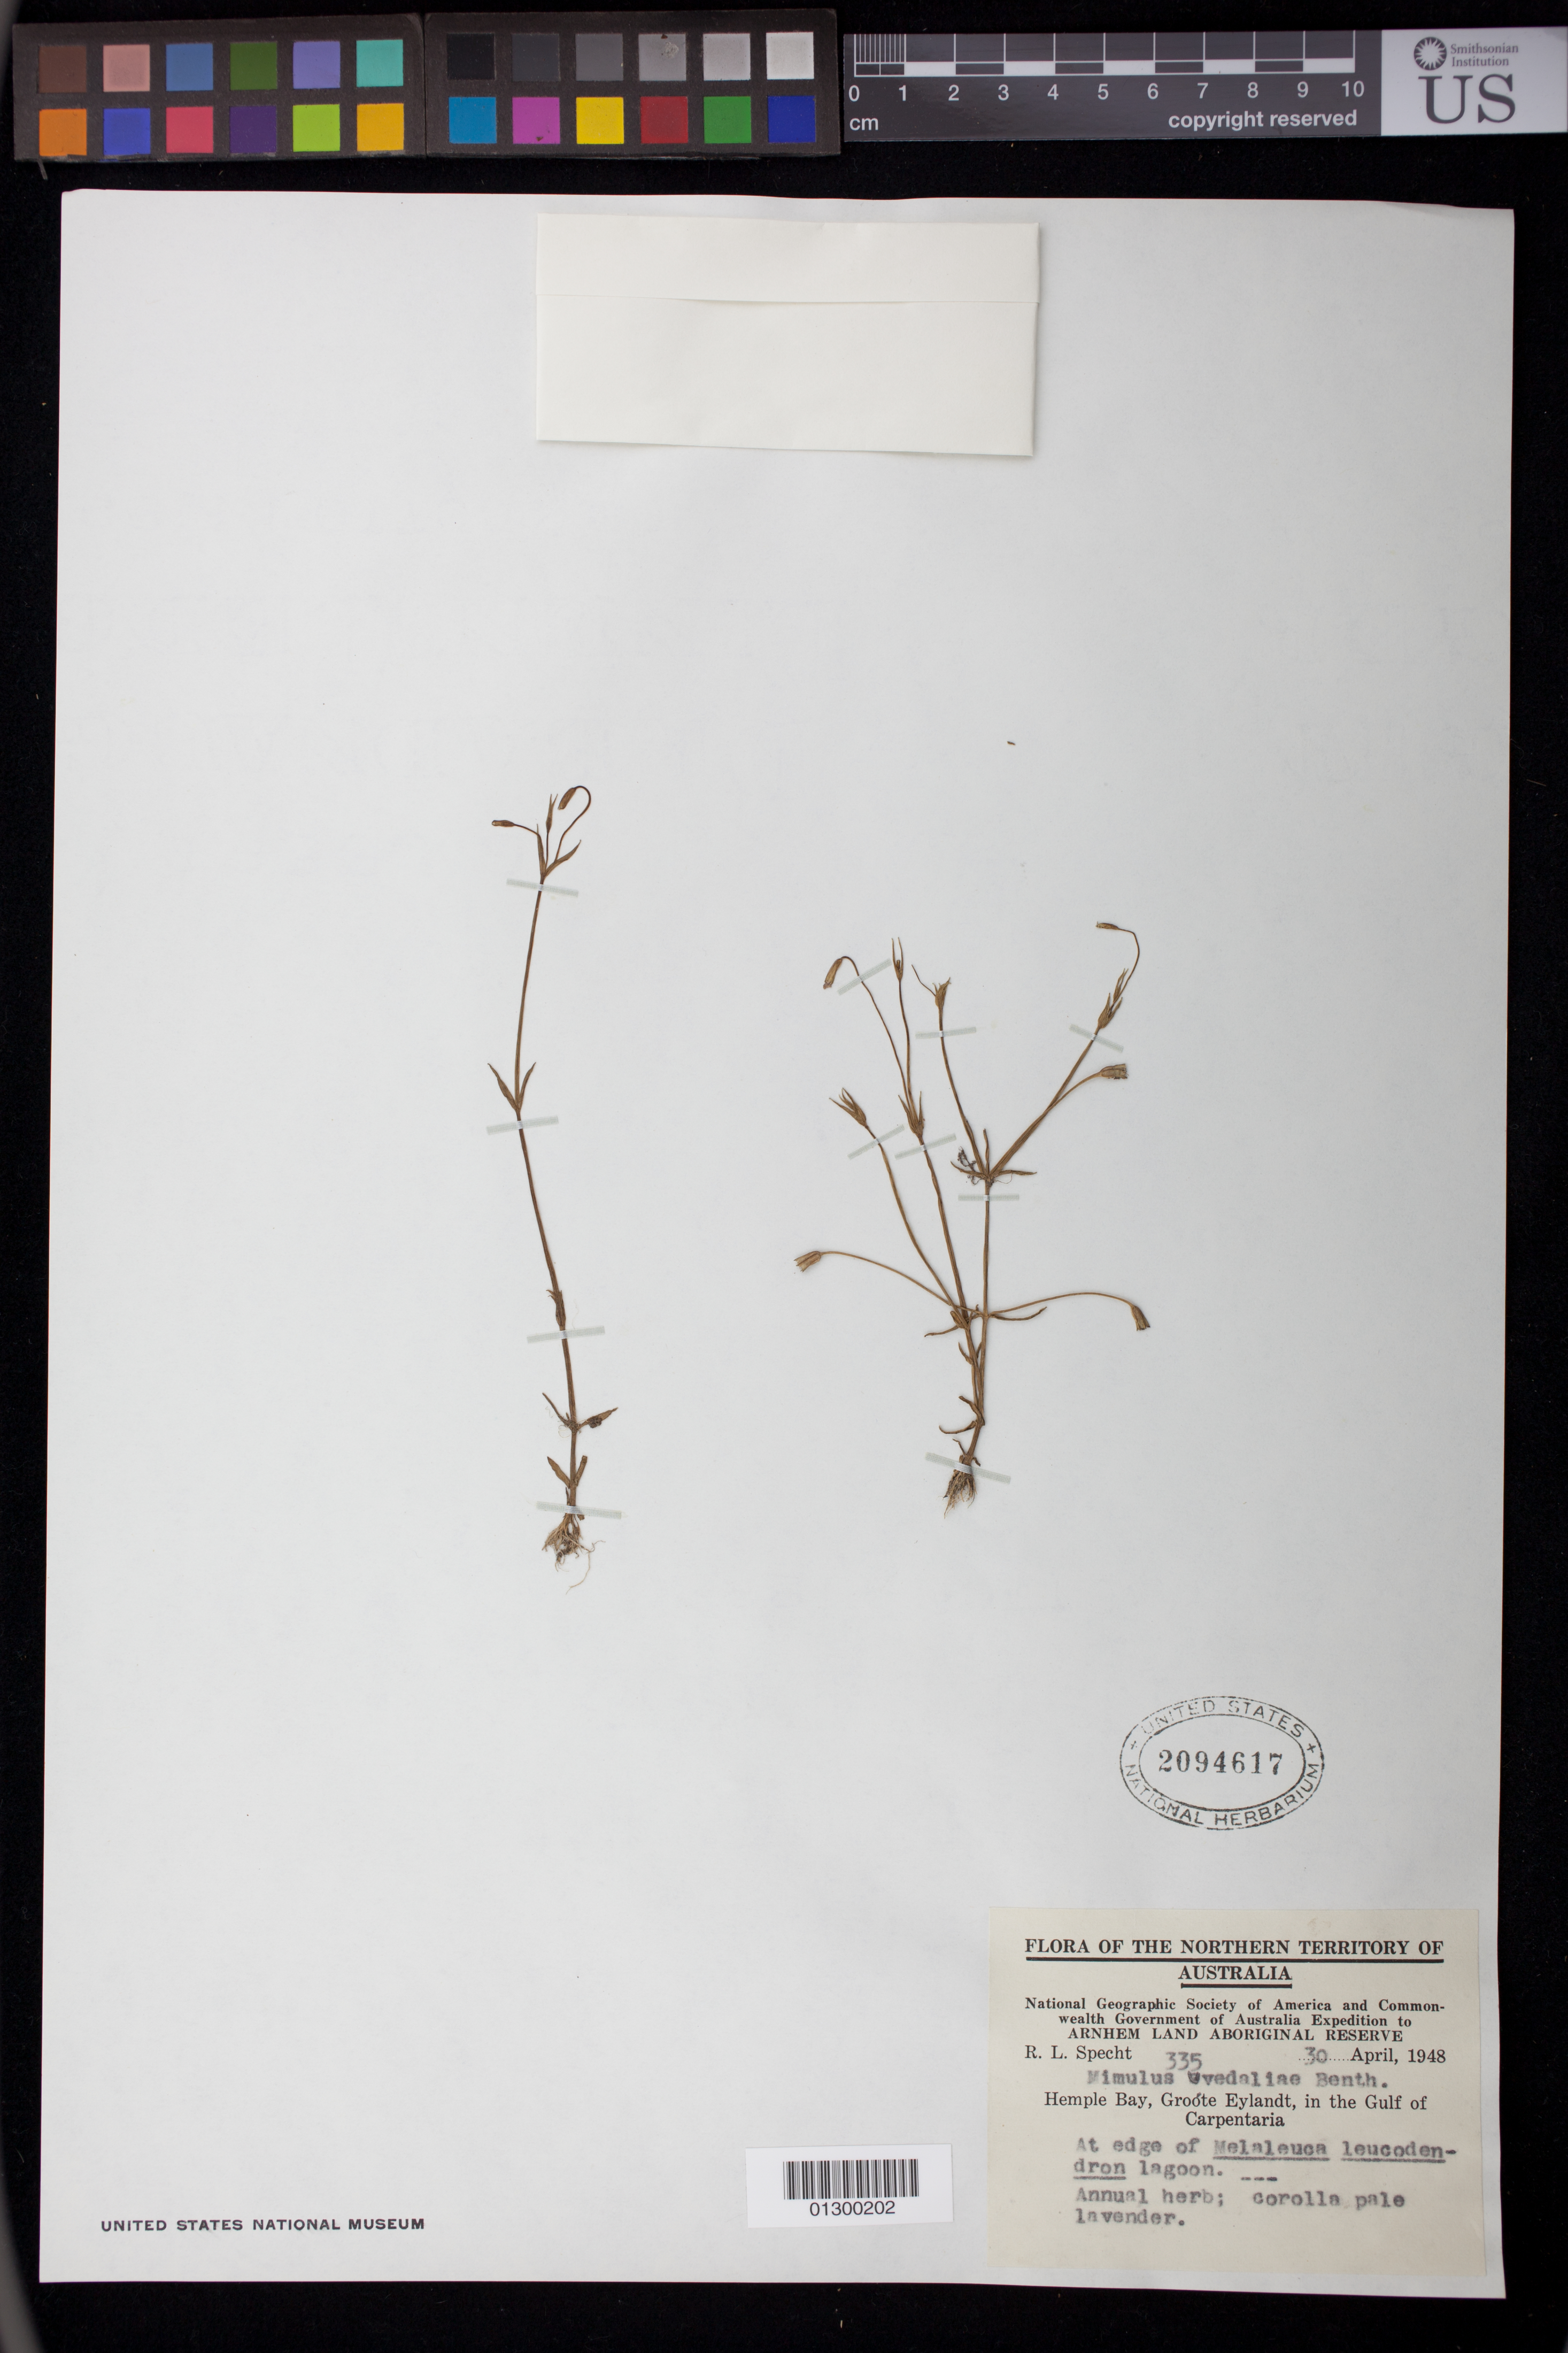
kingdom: Plantae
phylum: Tracheophyta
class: Magnoliopsida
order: Lamiales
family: Phrymaceae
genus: Mimulus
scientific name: Mimulus uvedaliae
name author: Benth.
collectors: R. L. Specht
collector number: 335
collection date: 1948-04-30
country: Australia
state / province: Northern Territory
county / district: East Arnhem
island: Groote Eylandt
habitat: At edge of Melaleuca leucodendron lagoon.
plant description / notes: Annual herb; corolla pale lavender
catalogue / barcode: US 2094617